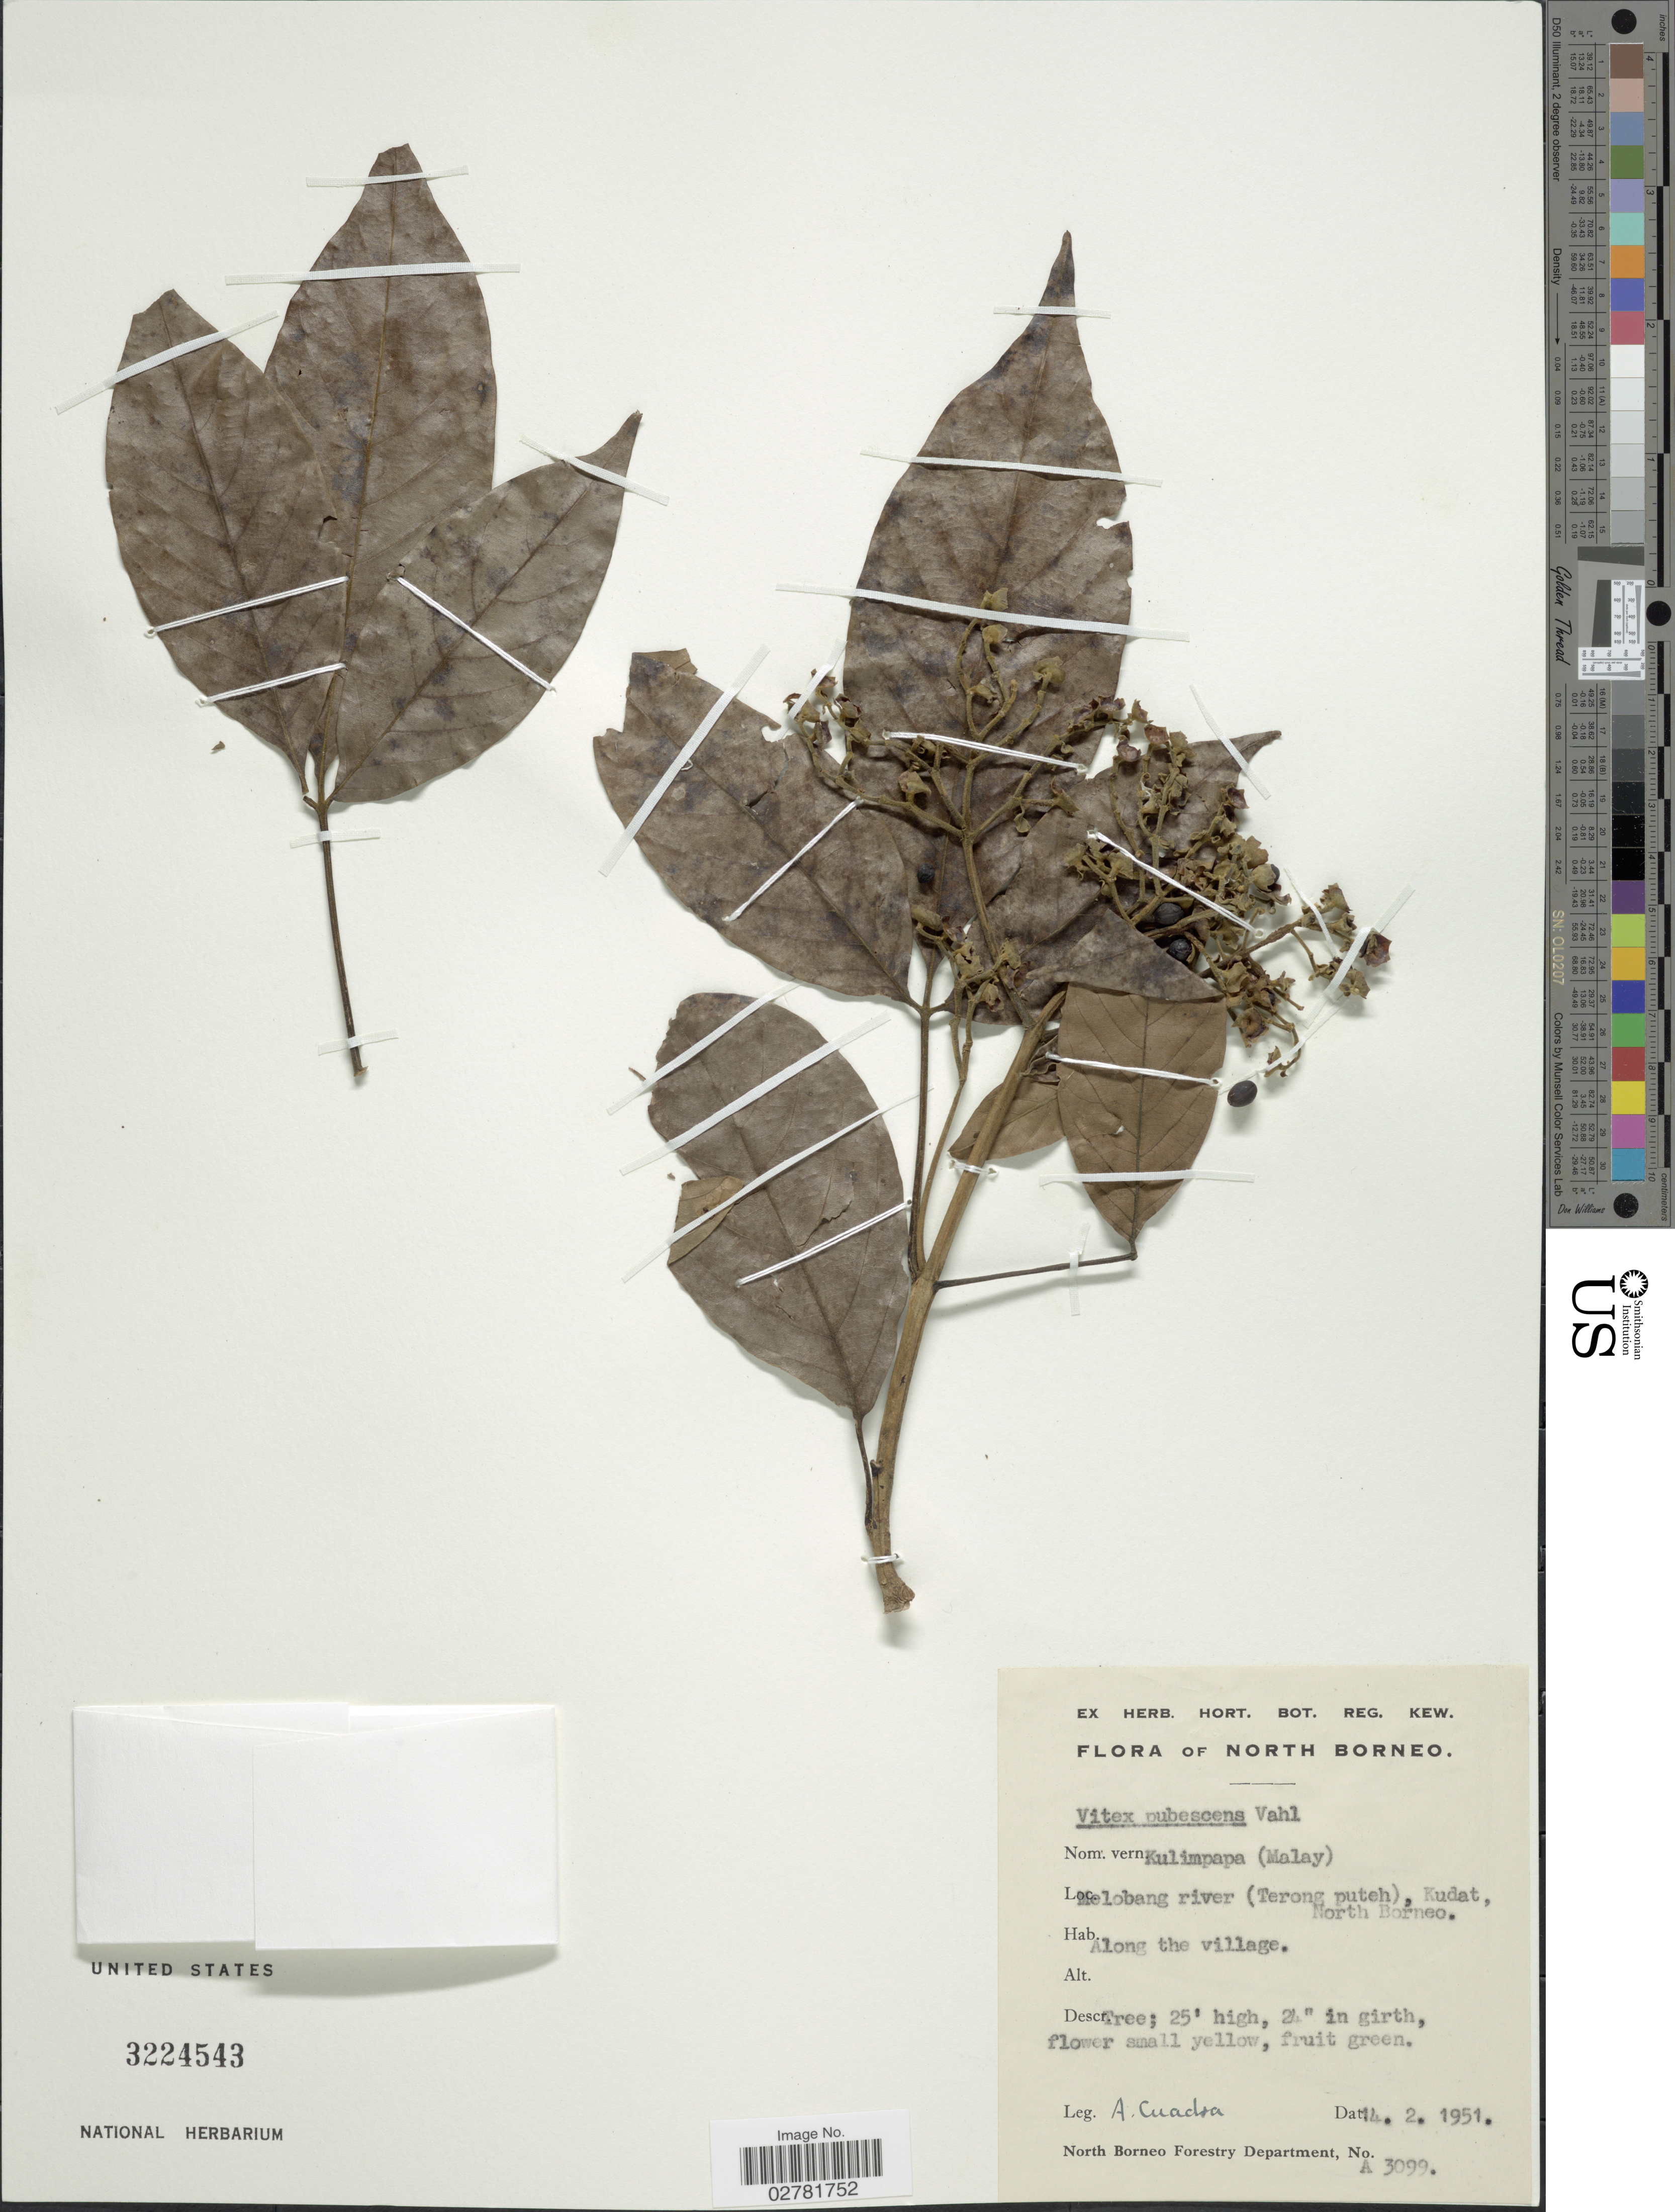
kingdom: Plantae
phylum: Tracheophyta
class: Magnoliopsida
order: Lamiales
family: Lamiaceae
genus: Vitex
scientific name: Vitex pubescens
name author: Vahl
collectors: A. Cuadra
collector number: A3099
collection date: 1951-02-14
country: Malaysia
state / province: Sabah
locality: North Borneo. Melobang river (Terong puteh), Kudat. Along the village.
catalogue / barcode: US 3224543